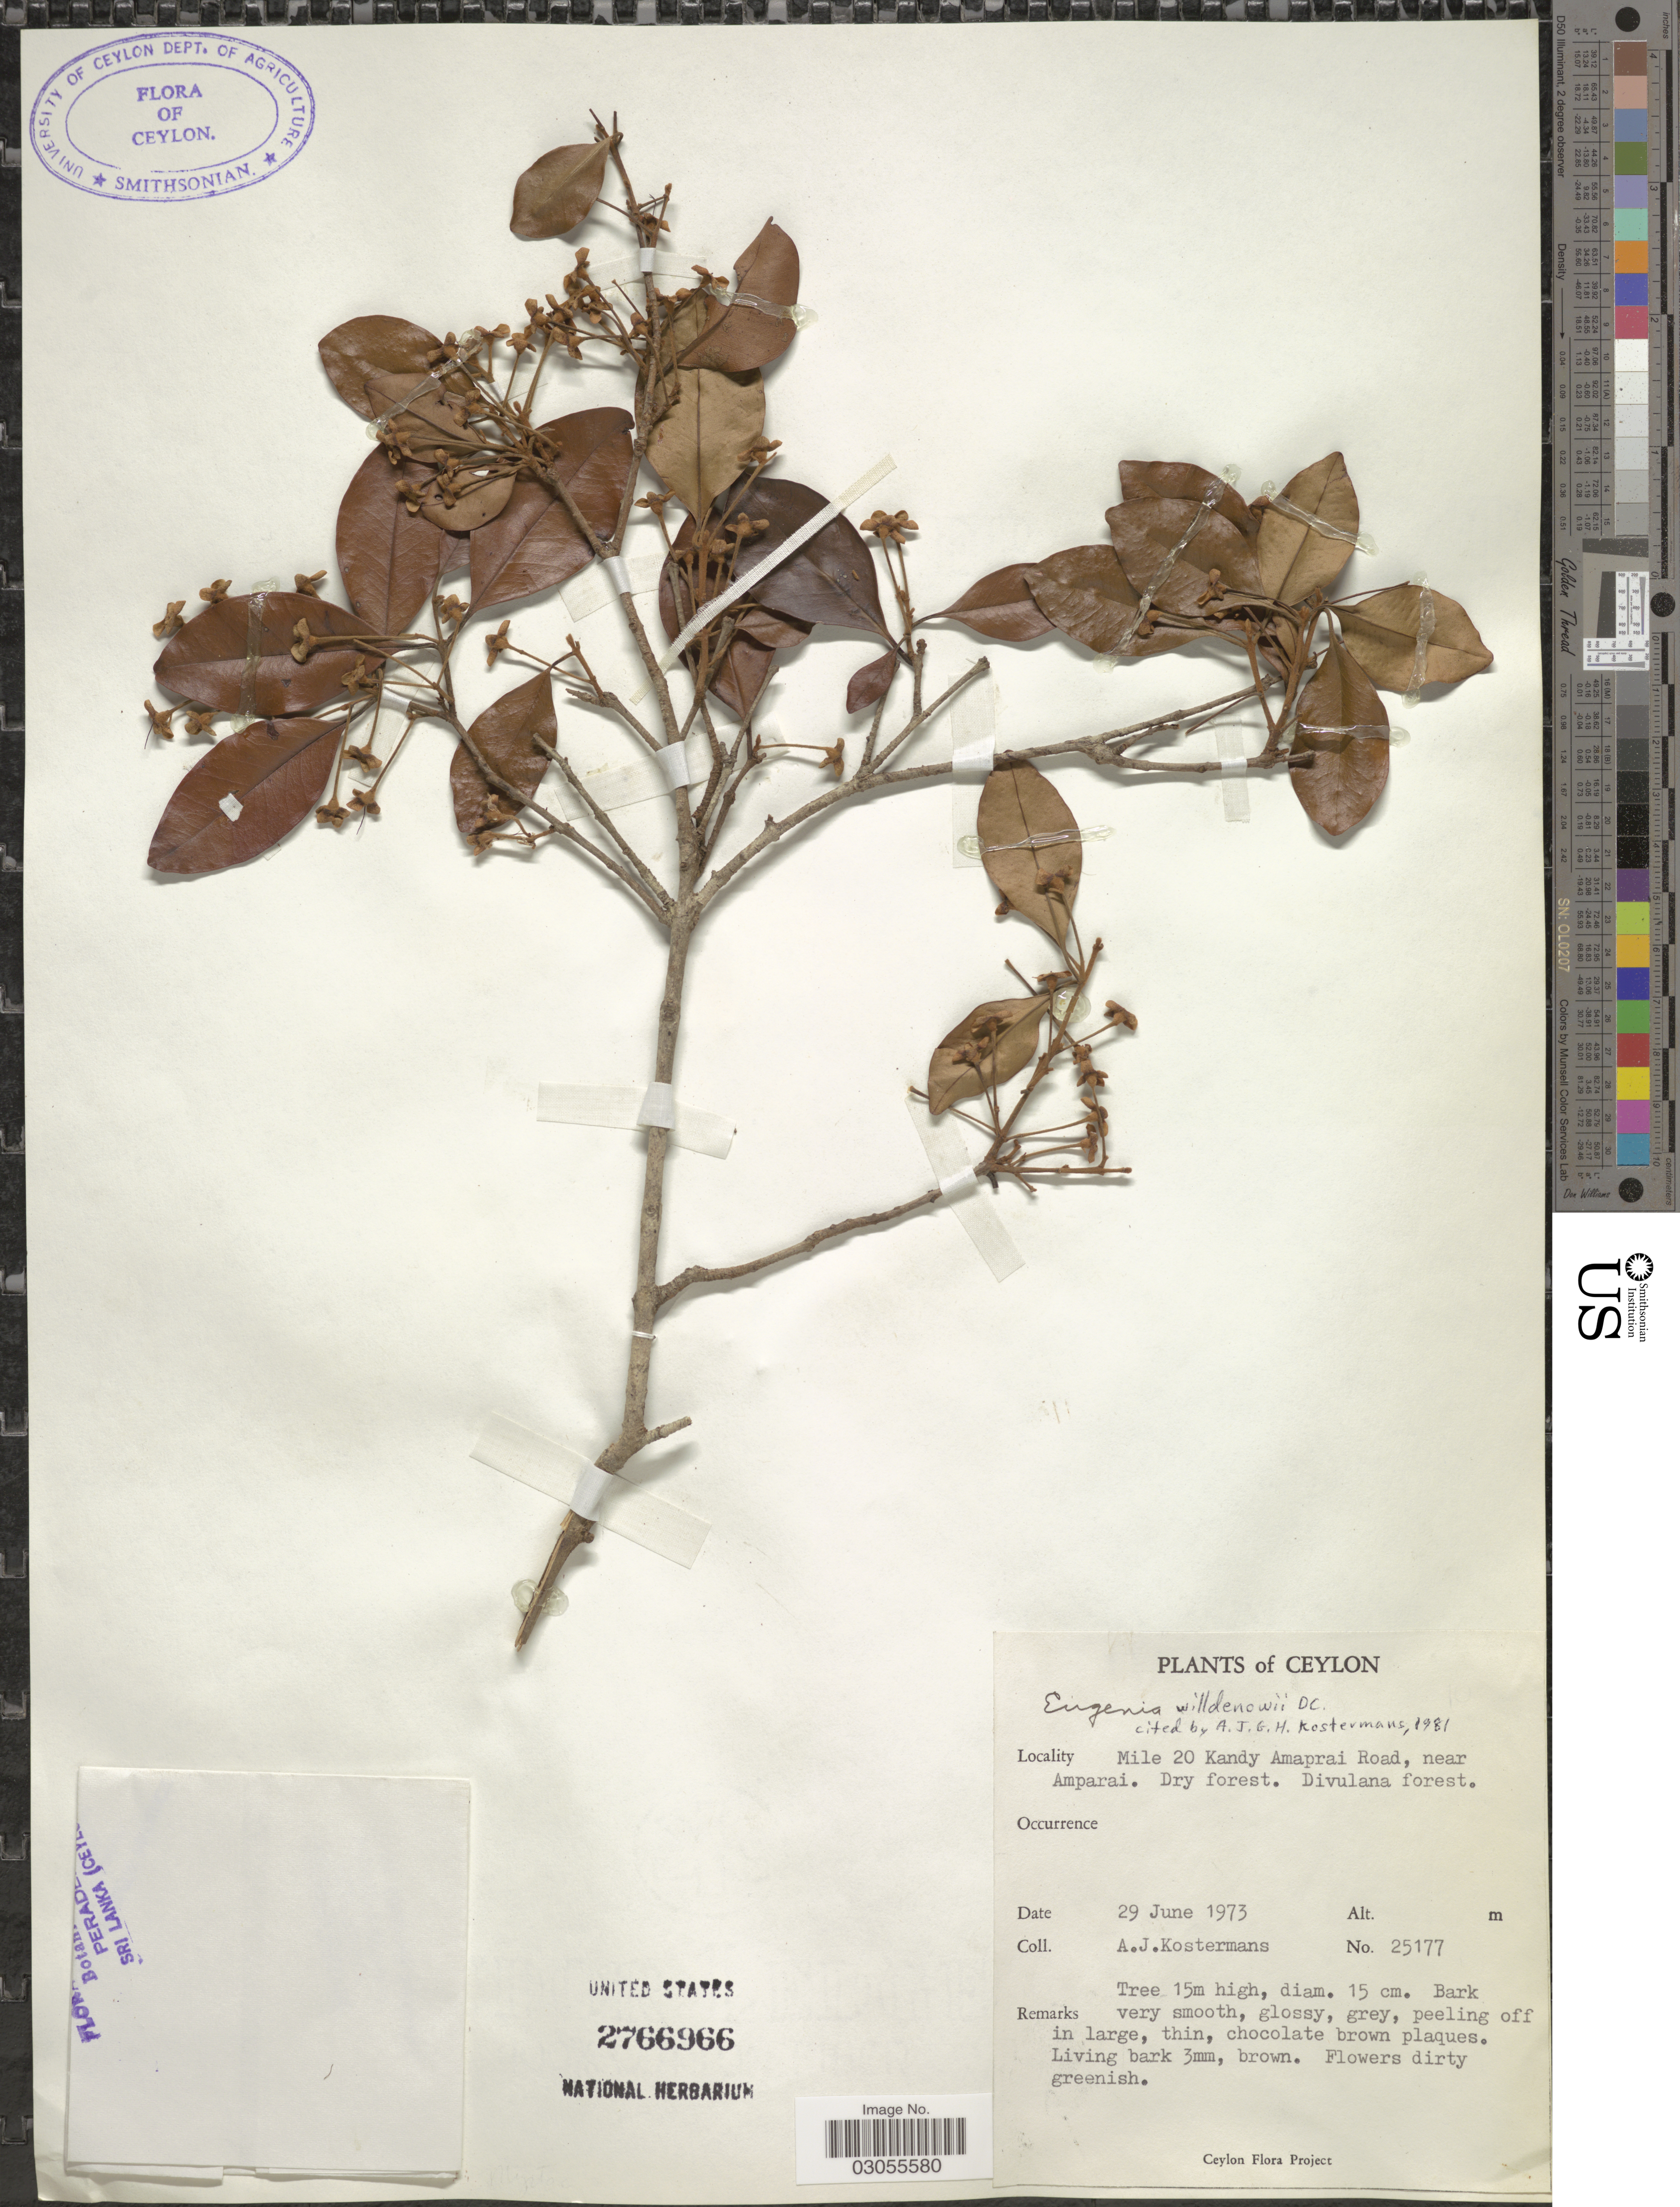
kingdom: Plantae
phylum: Tracheophyta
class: Magnoliopsida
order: Myrtales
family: Myrtaceae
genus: Eugenia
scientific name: Eugenia willdenowii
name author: Nied.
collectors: A. J. G. Kostermans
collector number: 25177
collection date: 1973-06-29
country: Sri Lanka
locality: Ceylon. Mile 20 Kandy Amaparai Road, near Amparai.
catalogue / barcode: US 2766966